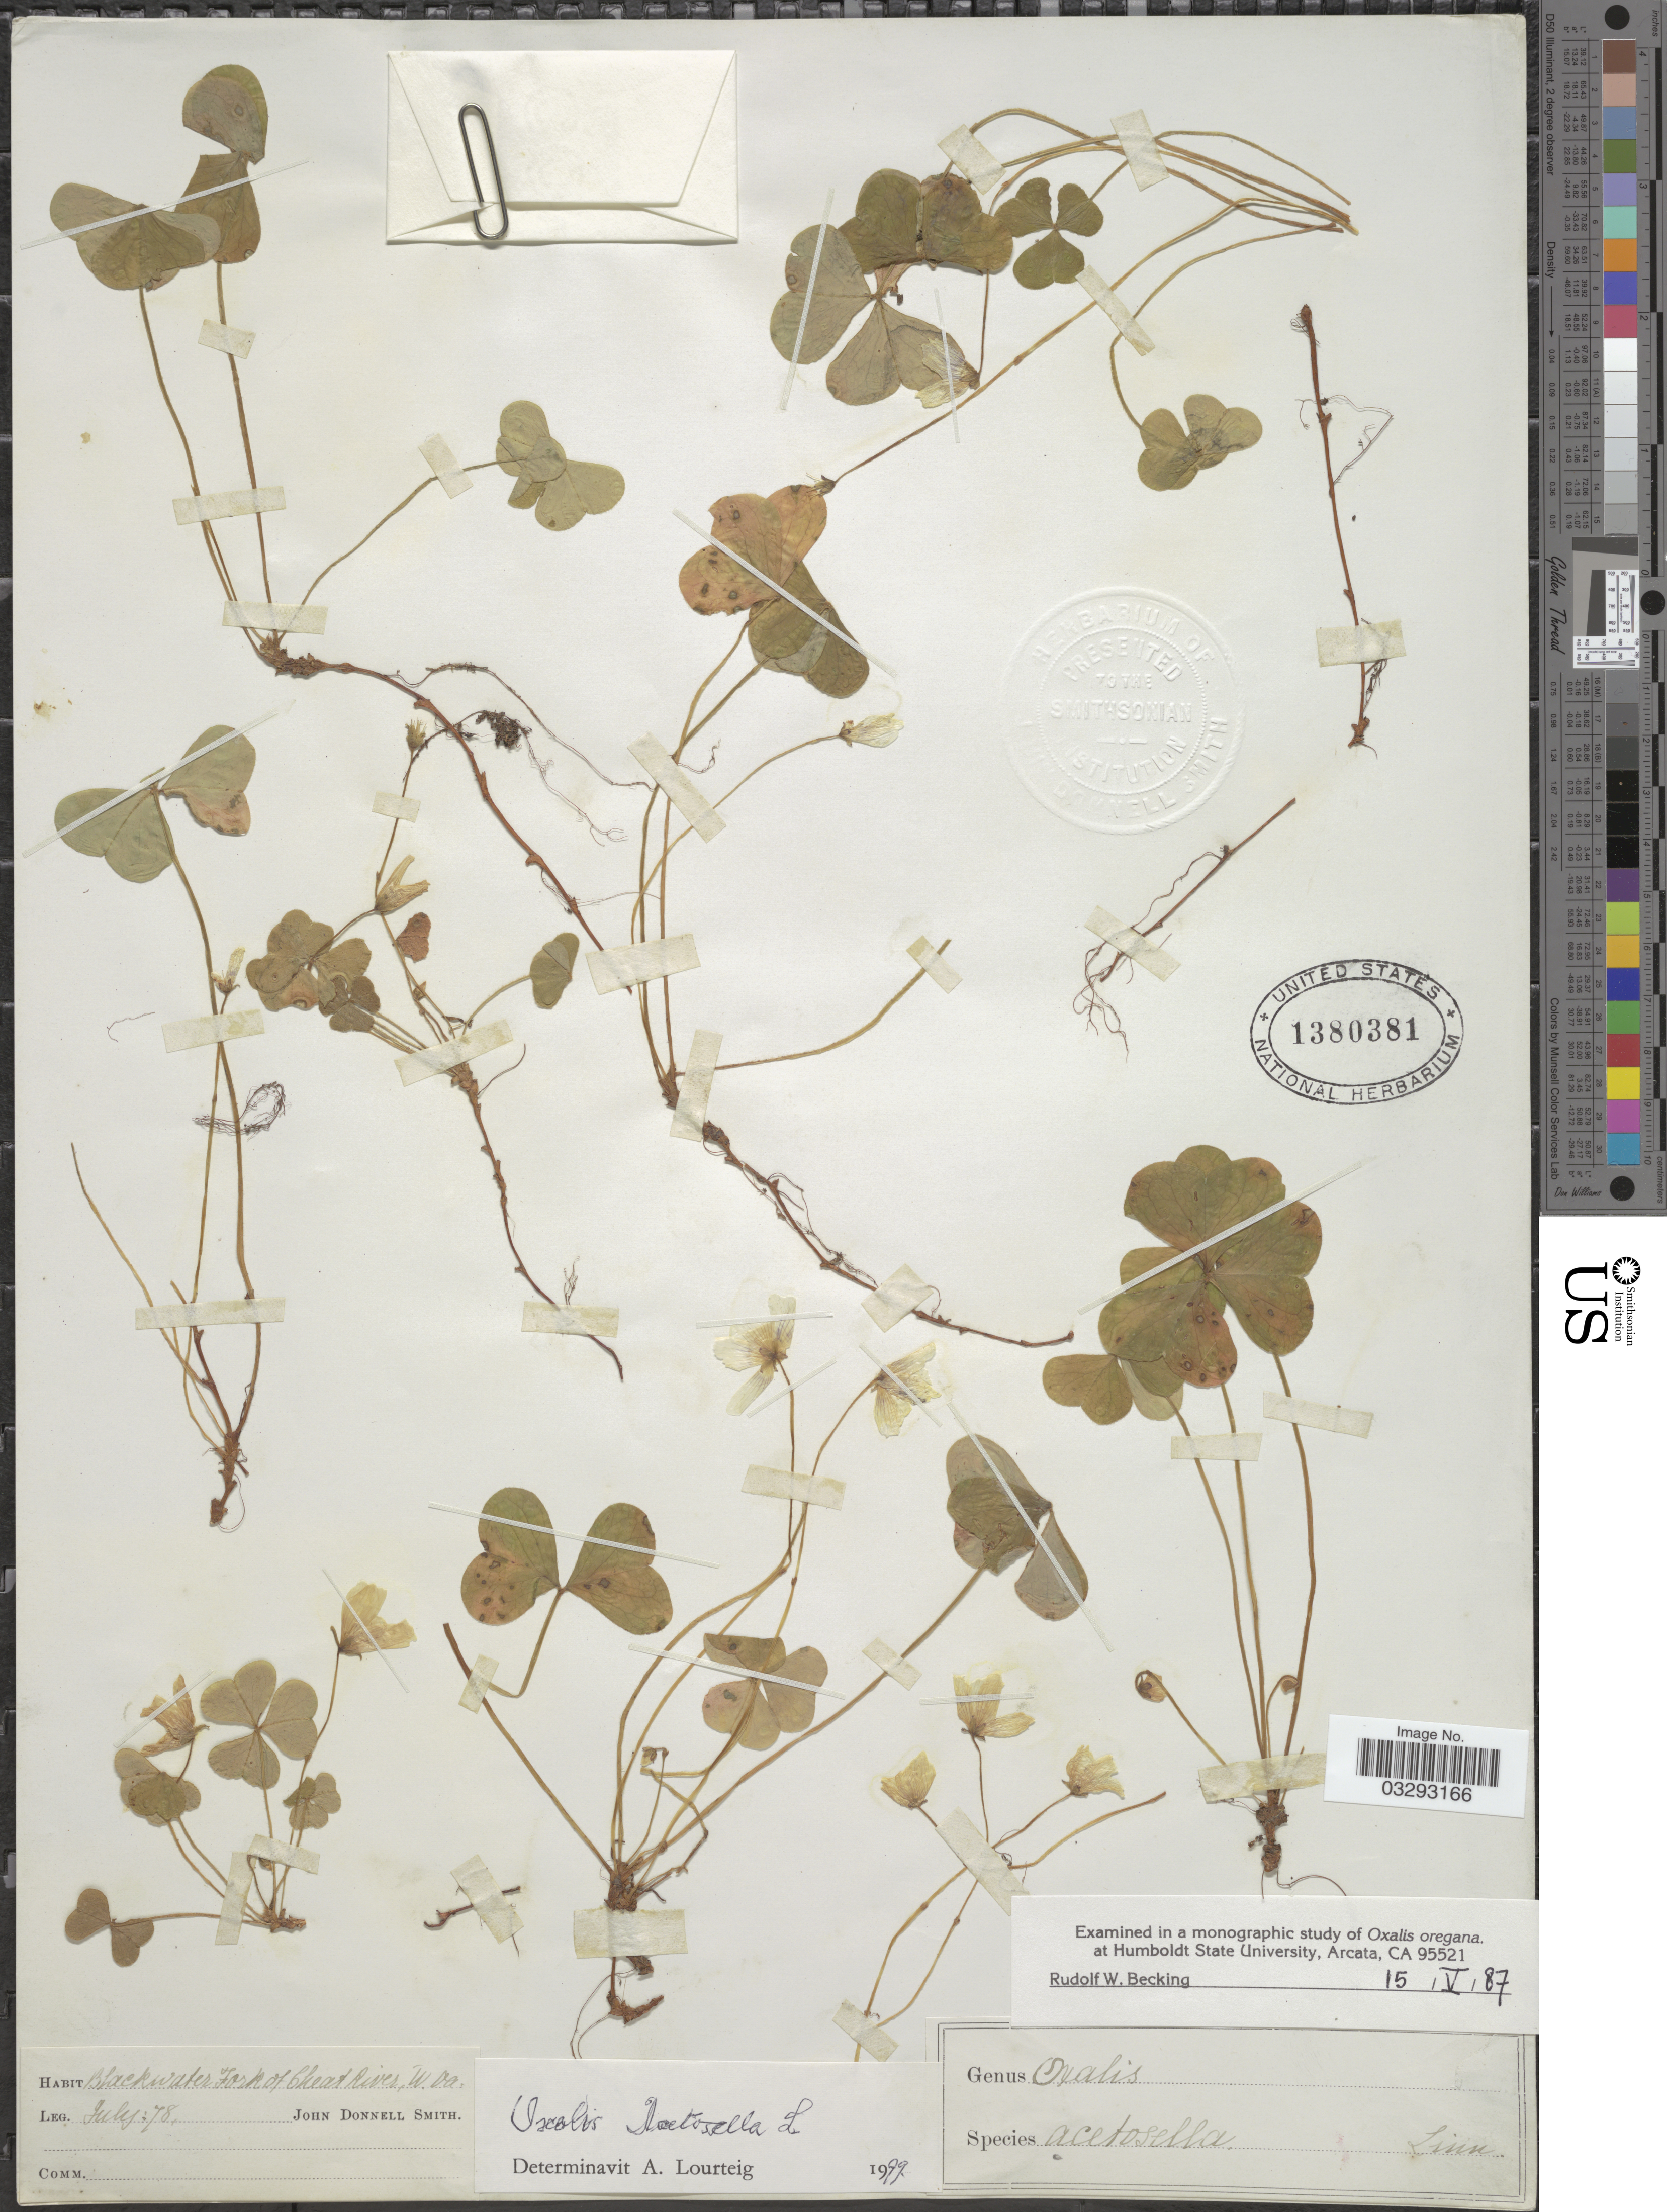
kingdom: Plantae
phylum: Tracheophyta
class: Magnoliopsida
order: Oxalidales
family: Oxalidaceae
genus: Oxalis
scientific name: Oxalis acetosella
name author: L.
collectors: J. Donnell Smith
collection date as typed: Transcribed d/m/y: /7/78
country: United States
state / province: West Virginia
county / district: Tucker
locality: Blackwater Fork of Cheat River, W. Va.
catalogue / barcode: US 1380381